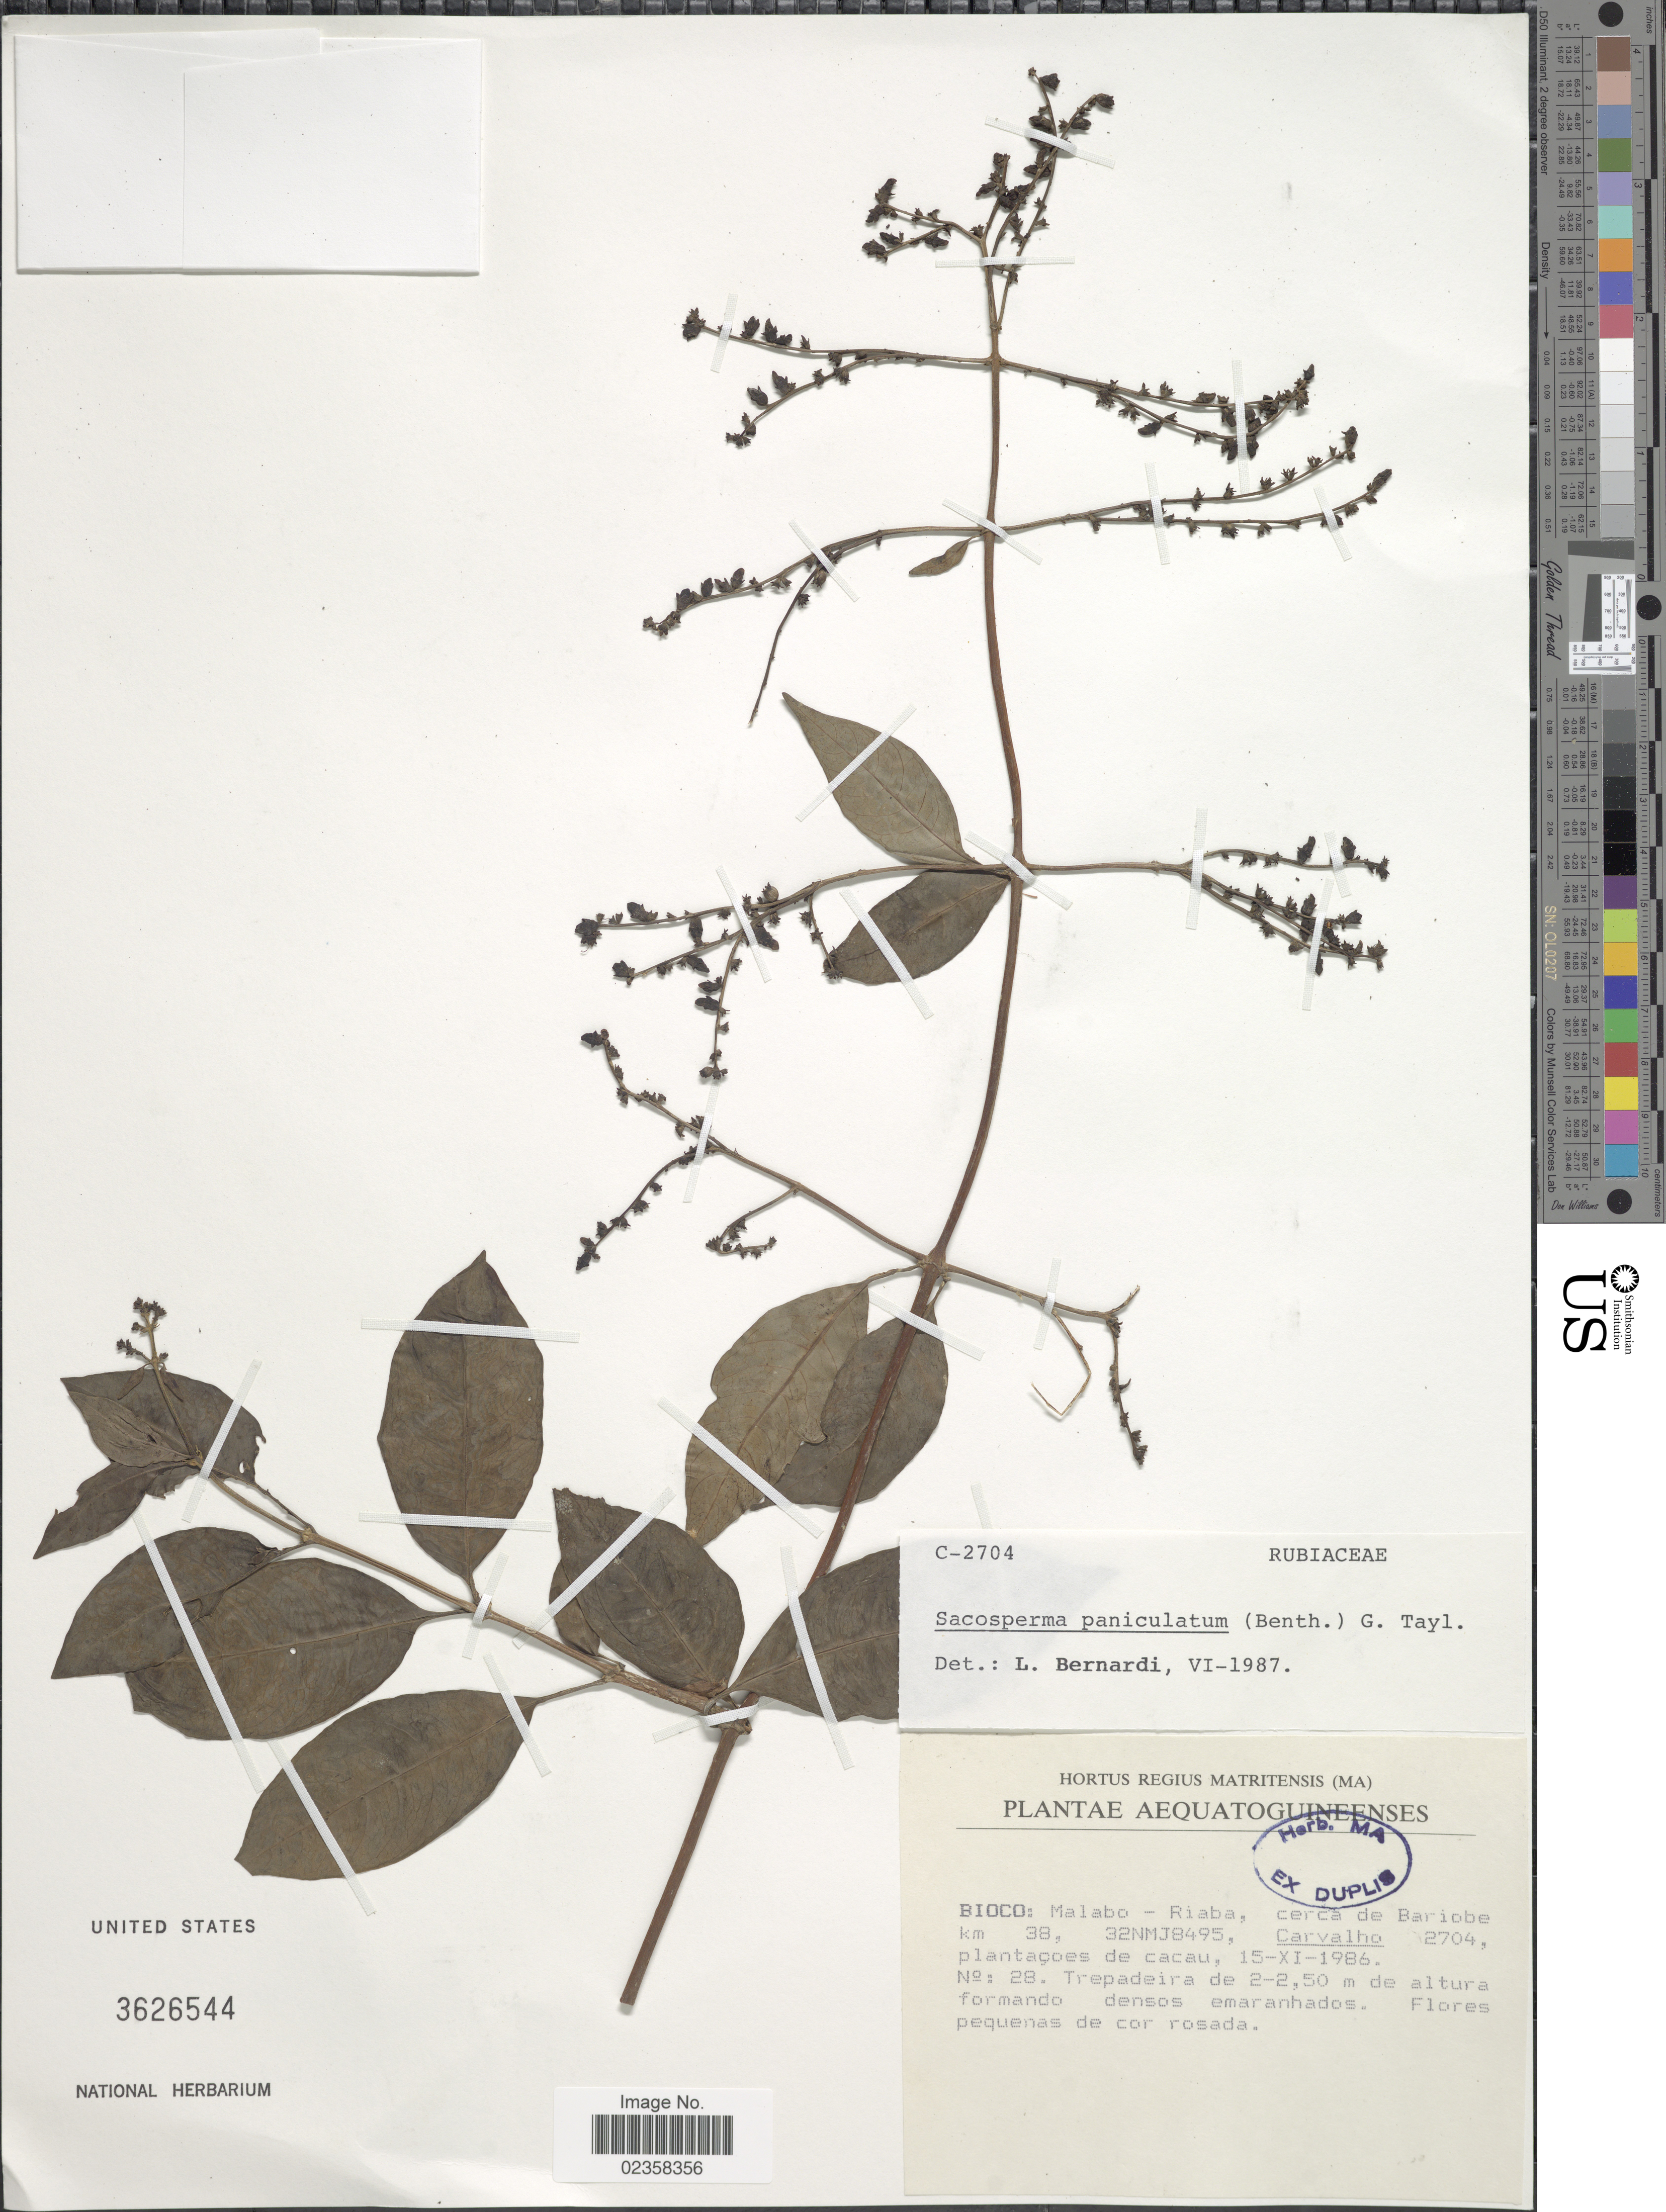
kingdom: Plantae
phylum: Tracheophyta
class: Magnoliopsida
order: Gentianales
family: Rubiaceae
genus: Sacosperma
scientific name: Sacosperma paniculatum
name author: (Benth.) G. Taylor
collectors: Carvalho, --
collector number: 2704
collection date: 1986-11-15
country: Equatorial Guinea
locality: Bioco: Malabo - Riaba, cerca de Bariobe km 38, 32NMJ8495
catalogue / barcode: US 3626544